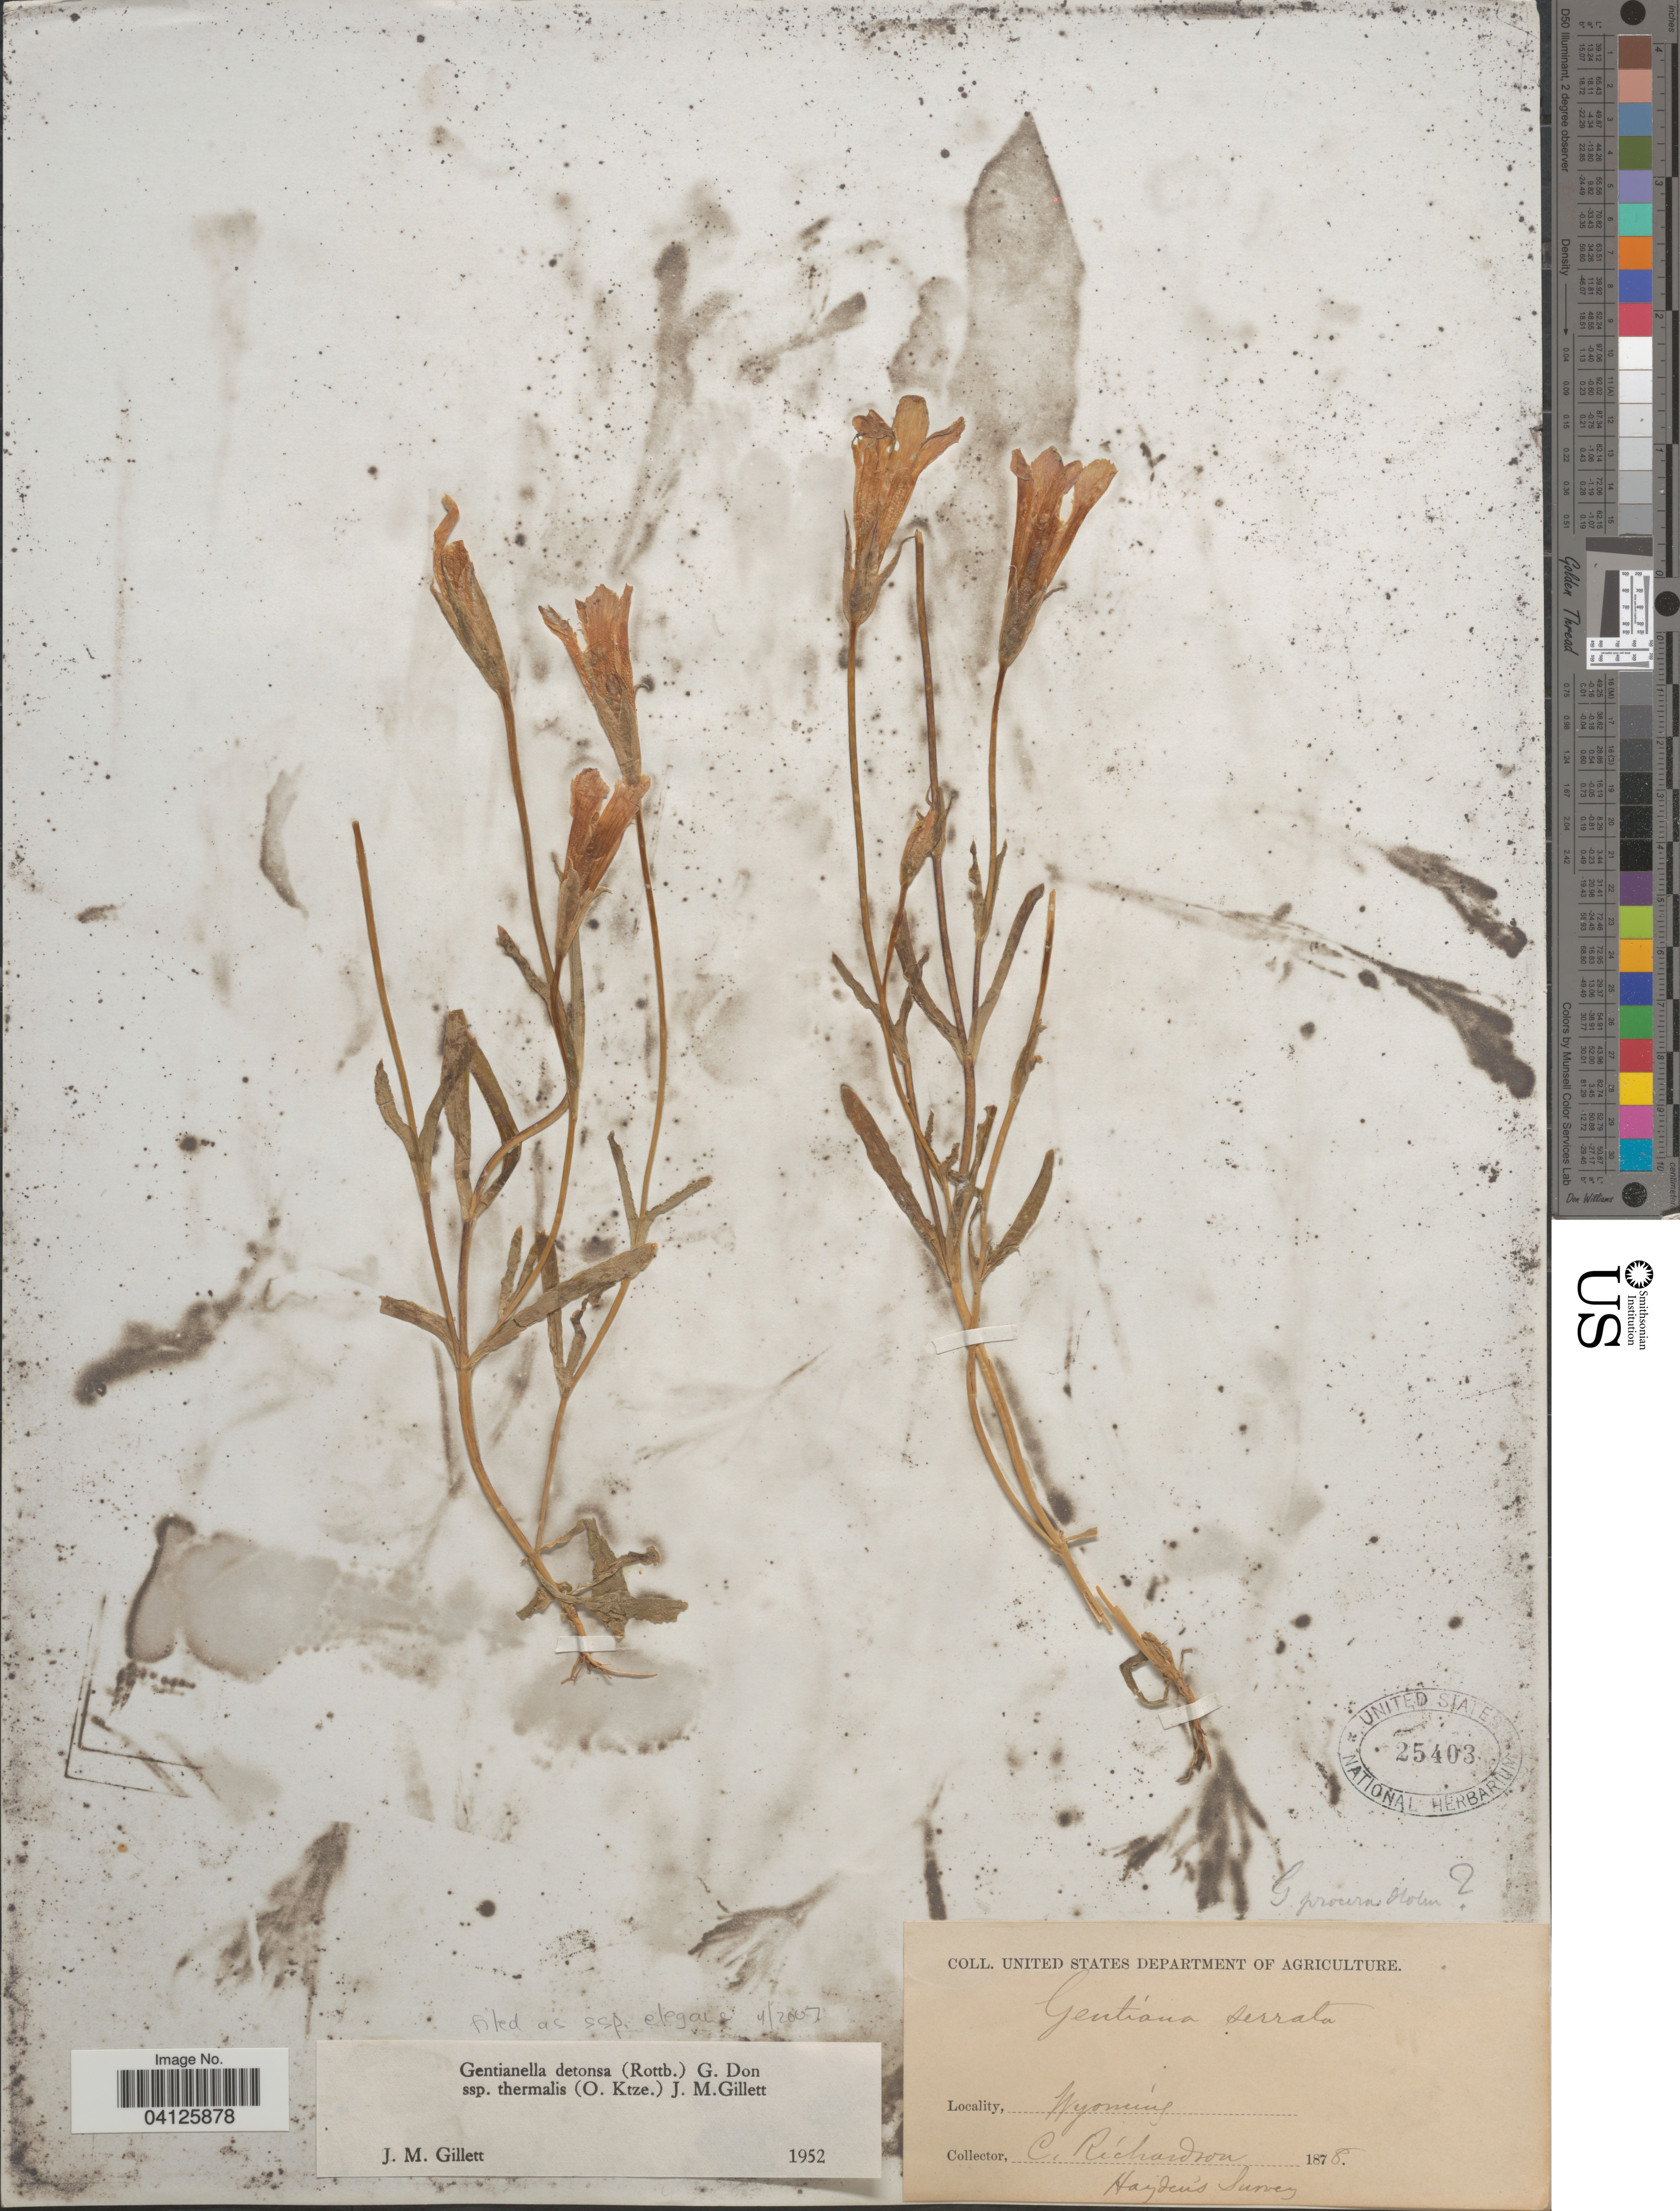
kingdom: Plantae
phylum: Tracheophyta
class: Magnoliopsida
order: Gentianales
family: Gentianaceae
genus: Gentianella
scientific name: Gentianella detonsa subsp. elegans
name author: (A. Gray) J.M. Gillett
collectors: C. Richardson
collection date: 1878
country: United States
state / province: Wyoming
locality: Hayden's Survey.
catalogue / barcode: US 25403